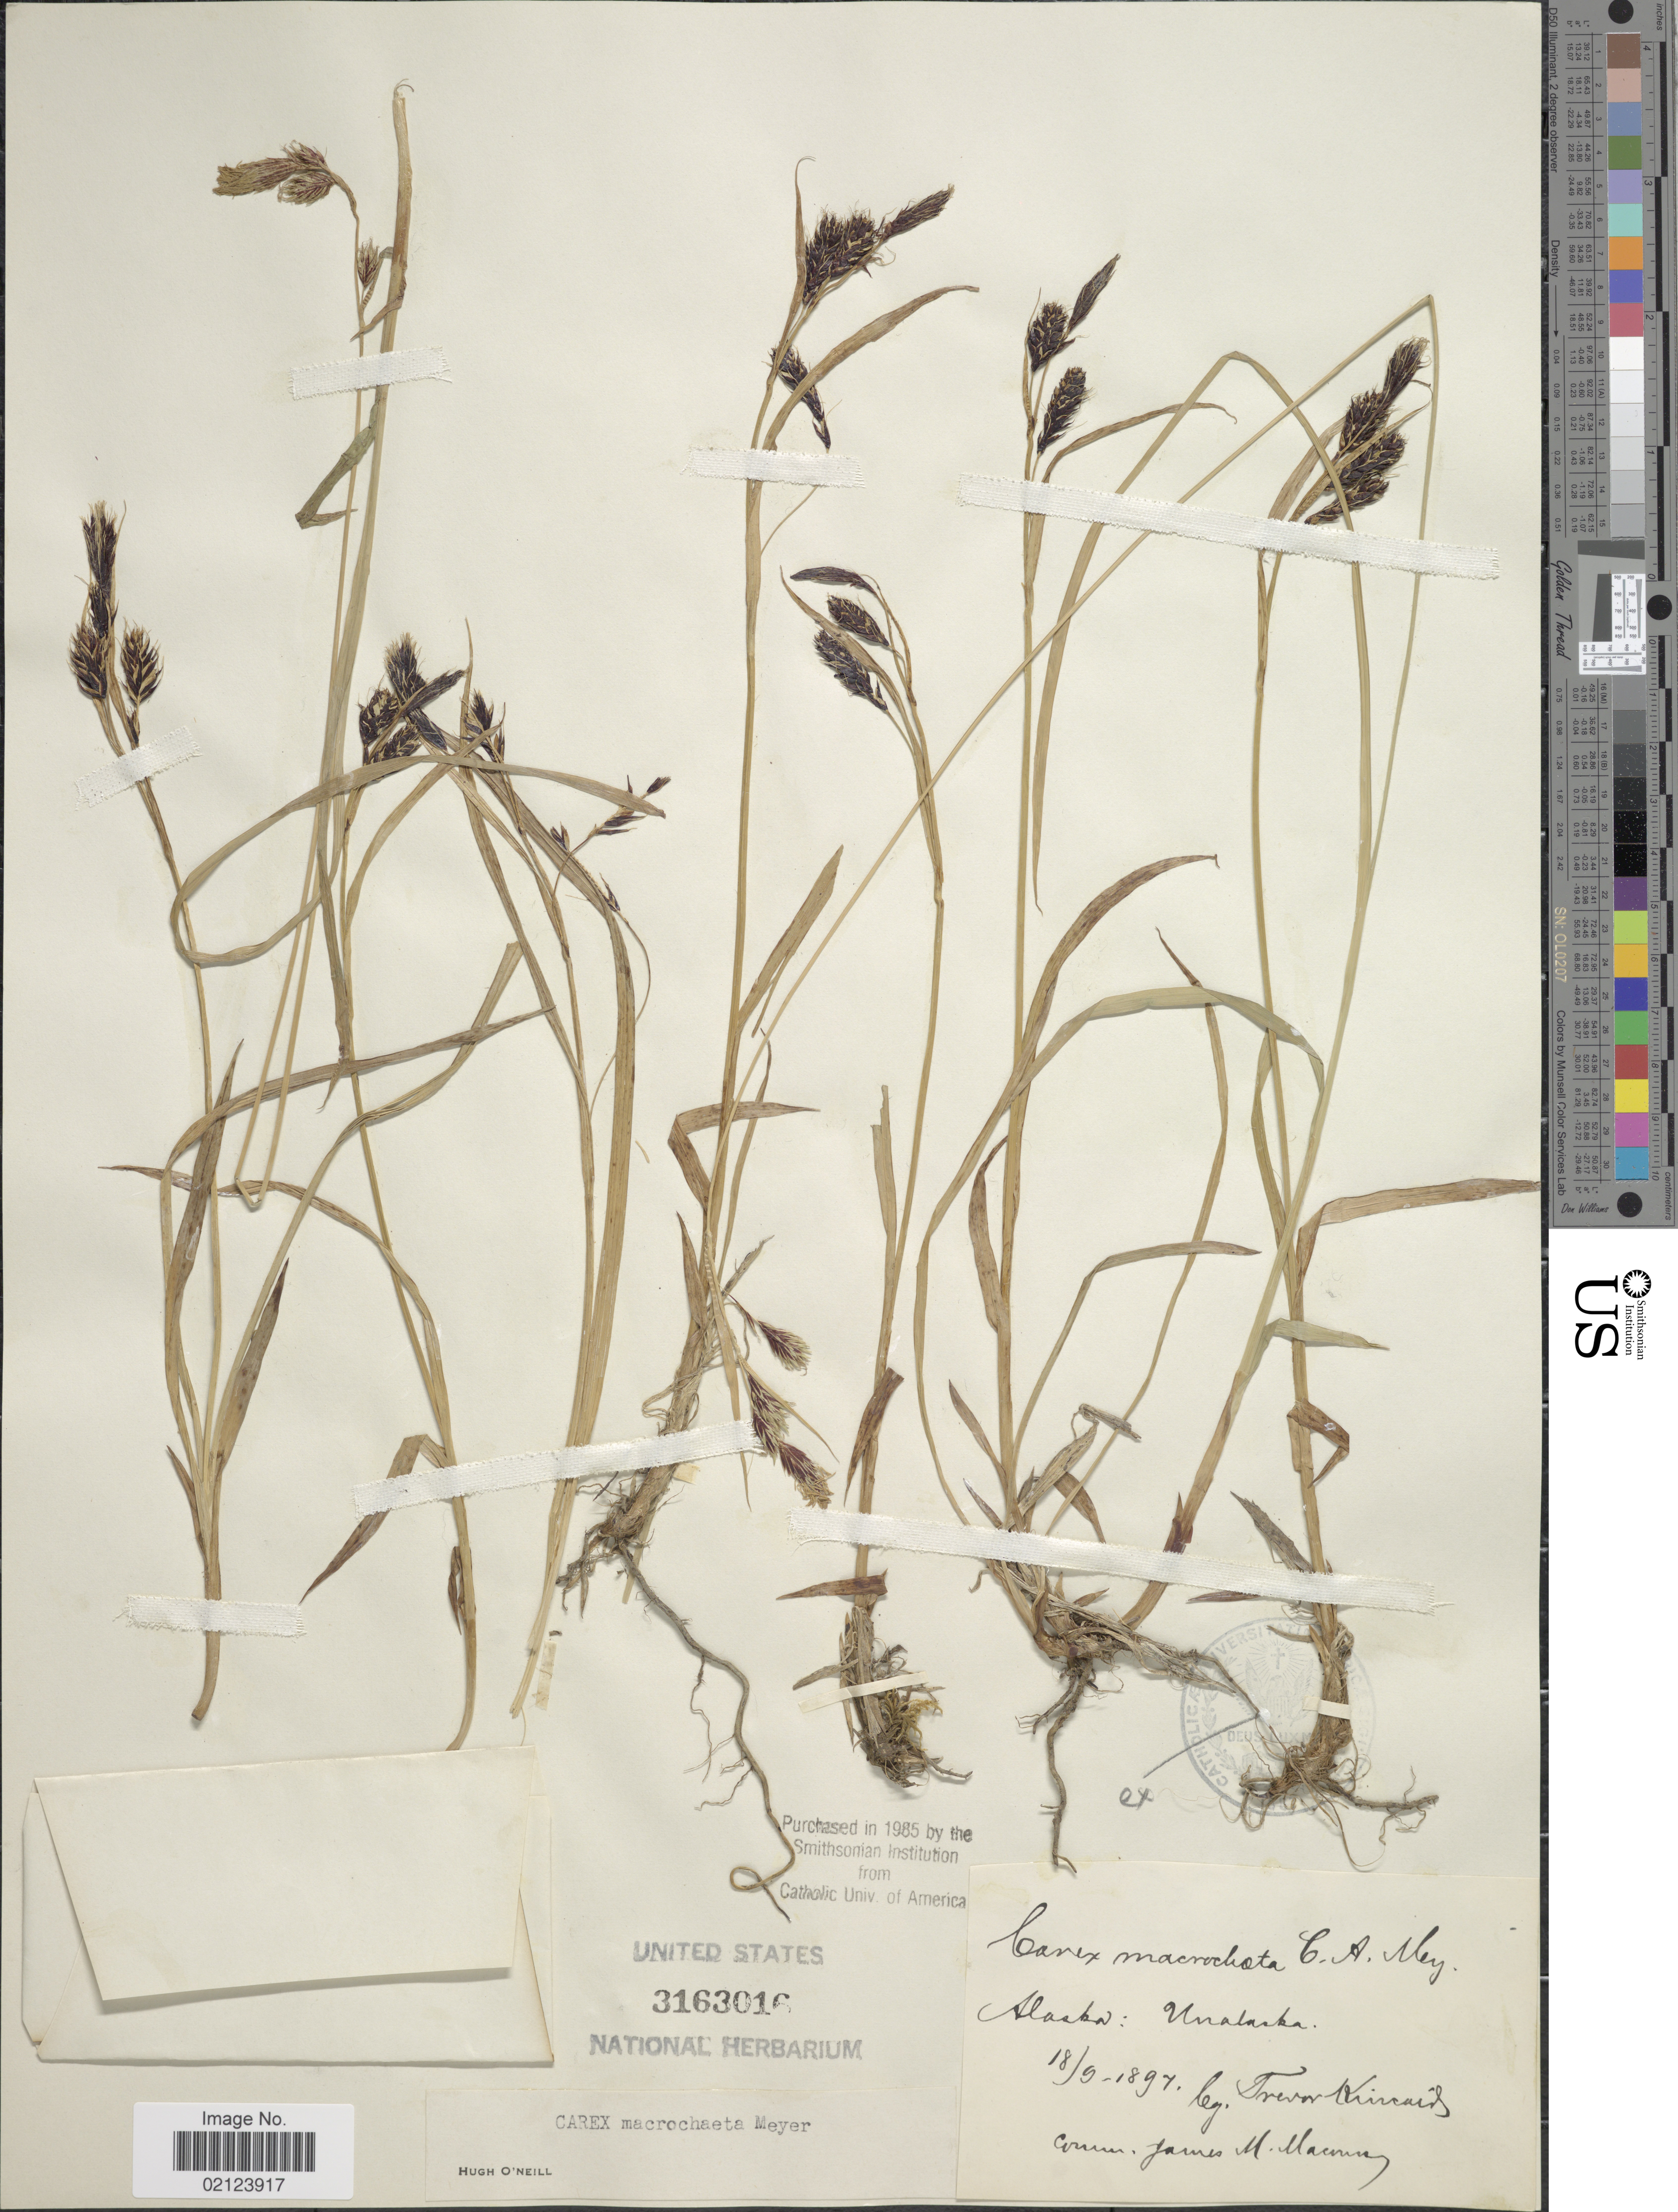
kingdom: Plantae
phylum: Tracheophyta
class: Liliopsida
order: Poales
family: Cyperaceae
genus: Carex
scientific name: Carex macrochaeta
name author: C.A. Mey.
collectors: T. C. Kincaid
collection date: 1897-09-18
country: United States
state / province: Alaska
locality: Unalaska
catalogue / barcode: US 3163016